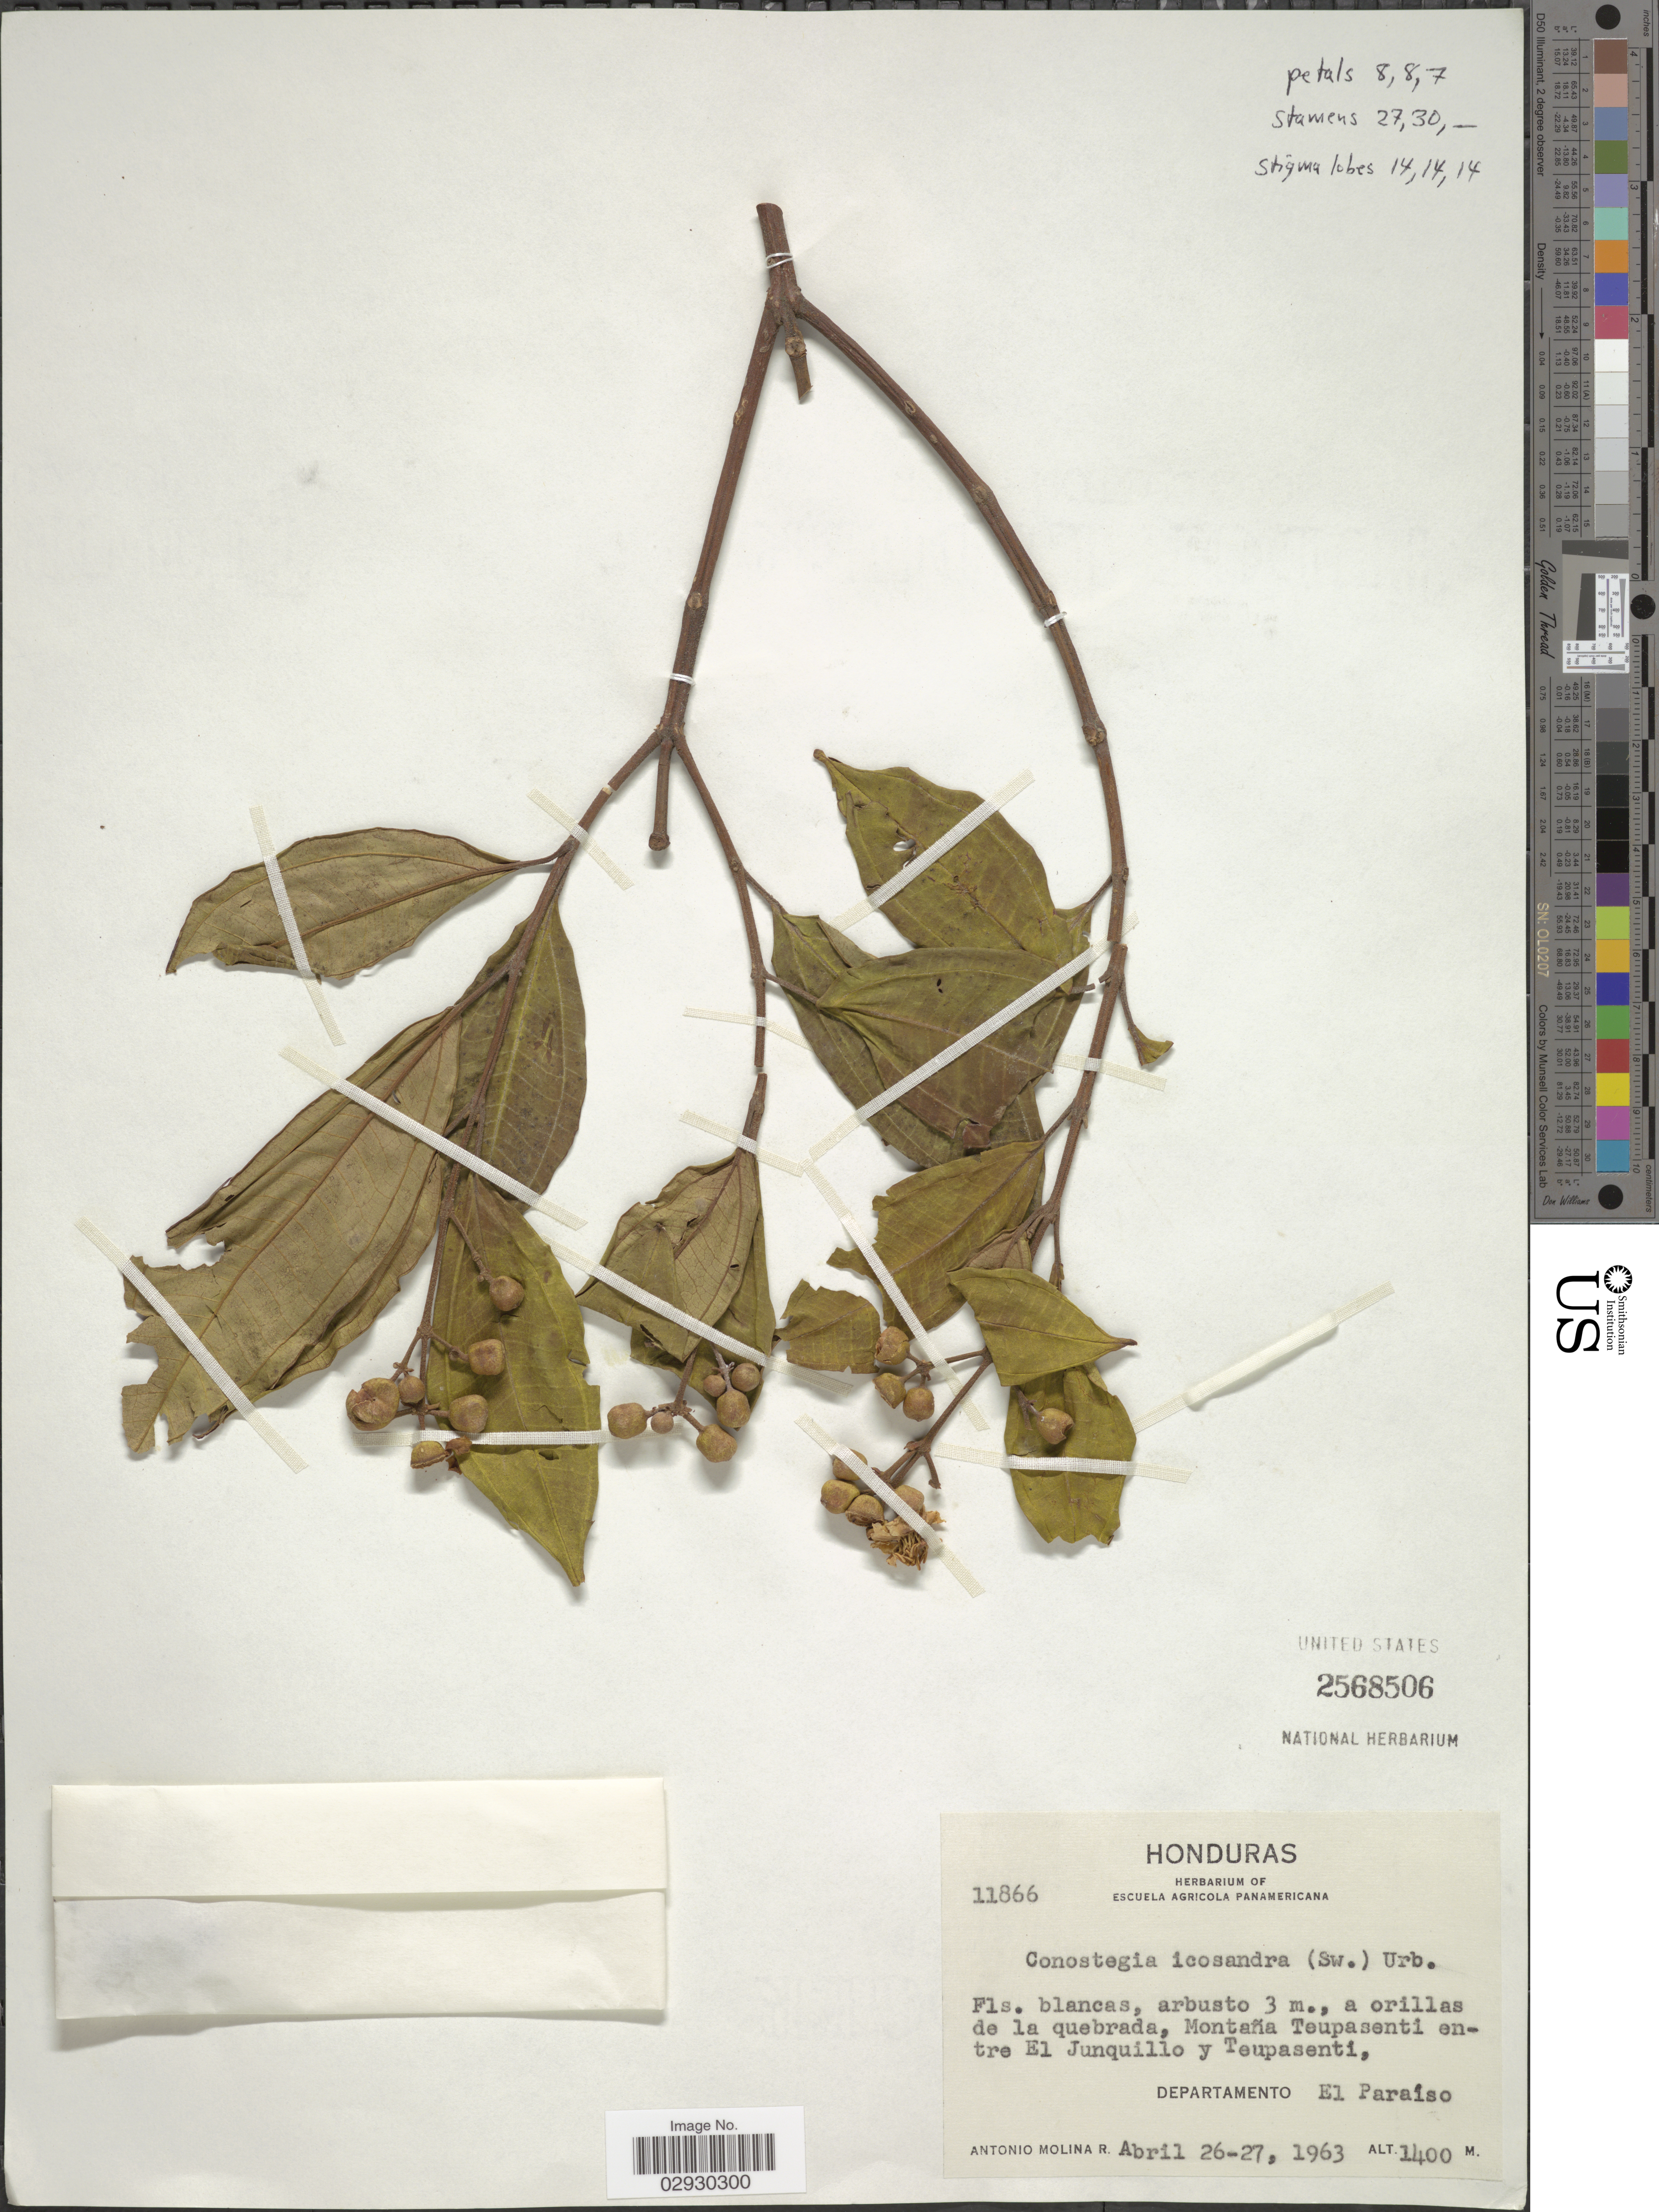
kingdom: Plantae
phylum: Tracheophyta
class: Magnoliopsida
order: Myrtales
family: Melastomataceae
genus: Conostegia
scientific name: Conostegia icosandra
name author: (Sw.) Urb.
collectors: A. Molina R.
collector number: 11866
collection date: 1963-04-26/1963-04-27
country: Honduras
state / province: El Paraíso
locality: Montaña Teupasenti entre El Junquillo y Teupasenti, Departamento El Paraíso.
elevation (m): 1400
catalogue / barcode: US 2568506